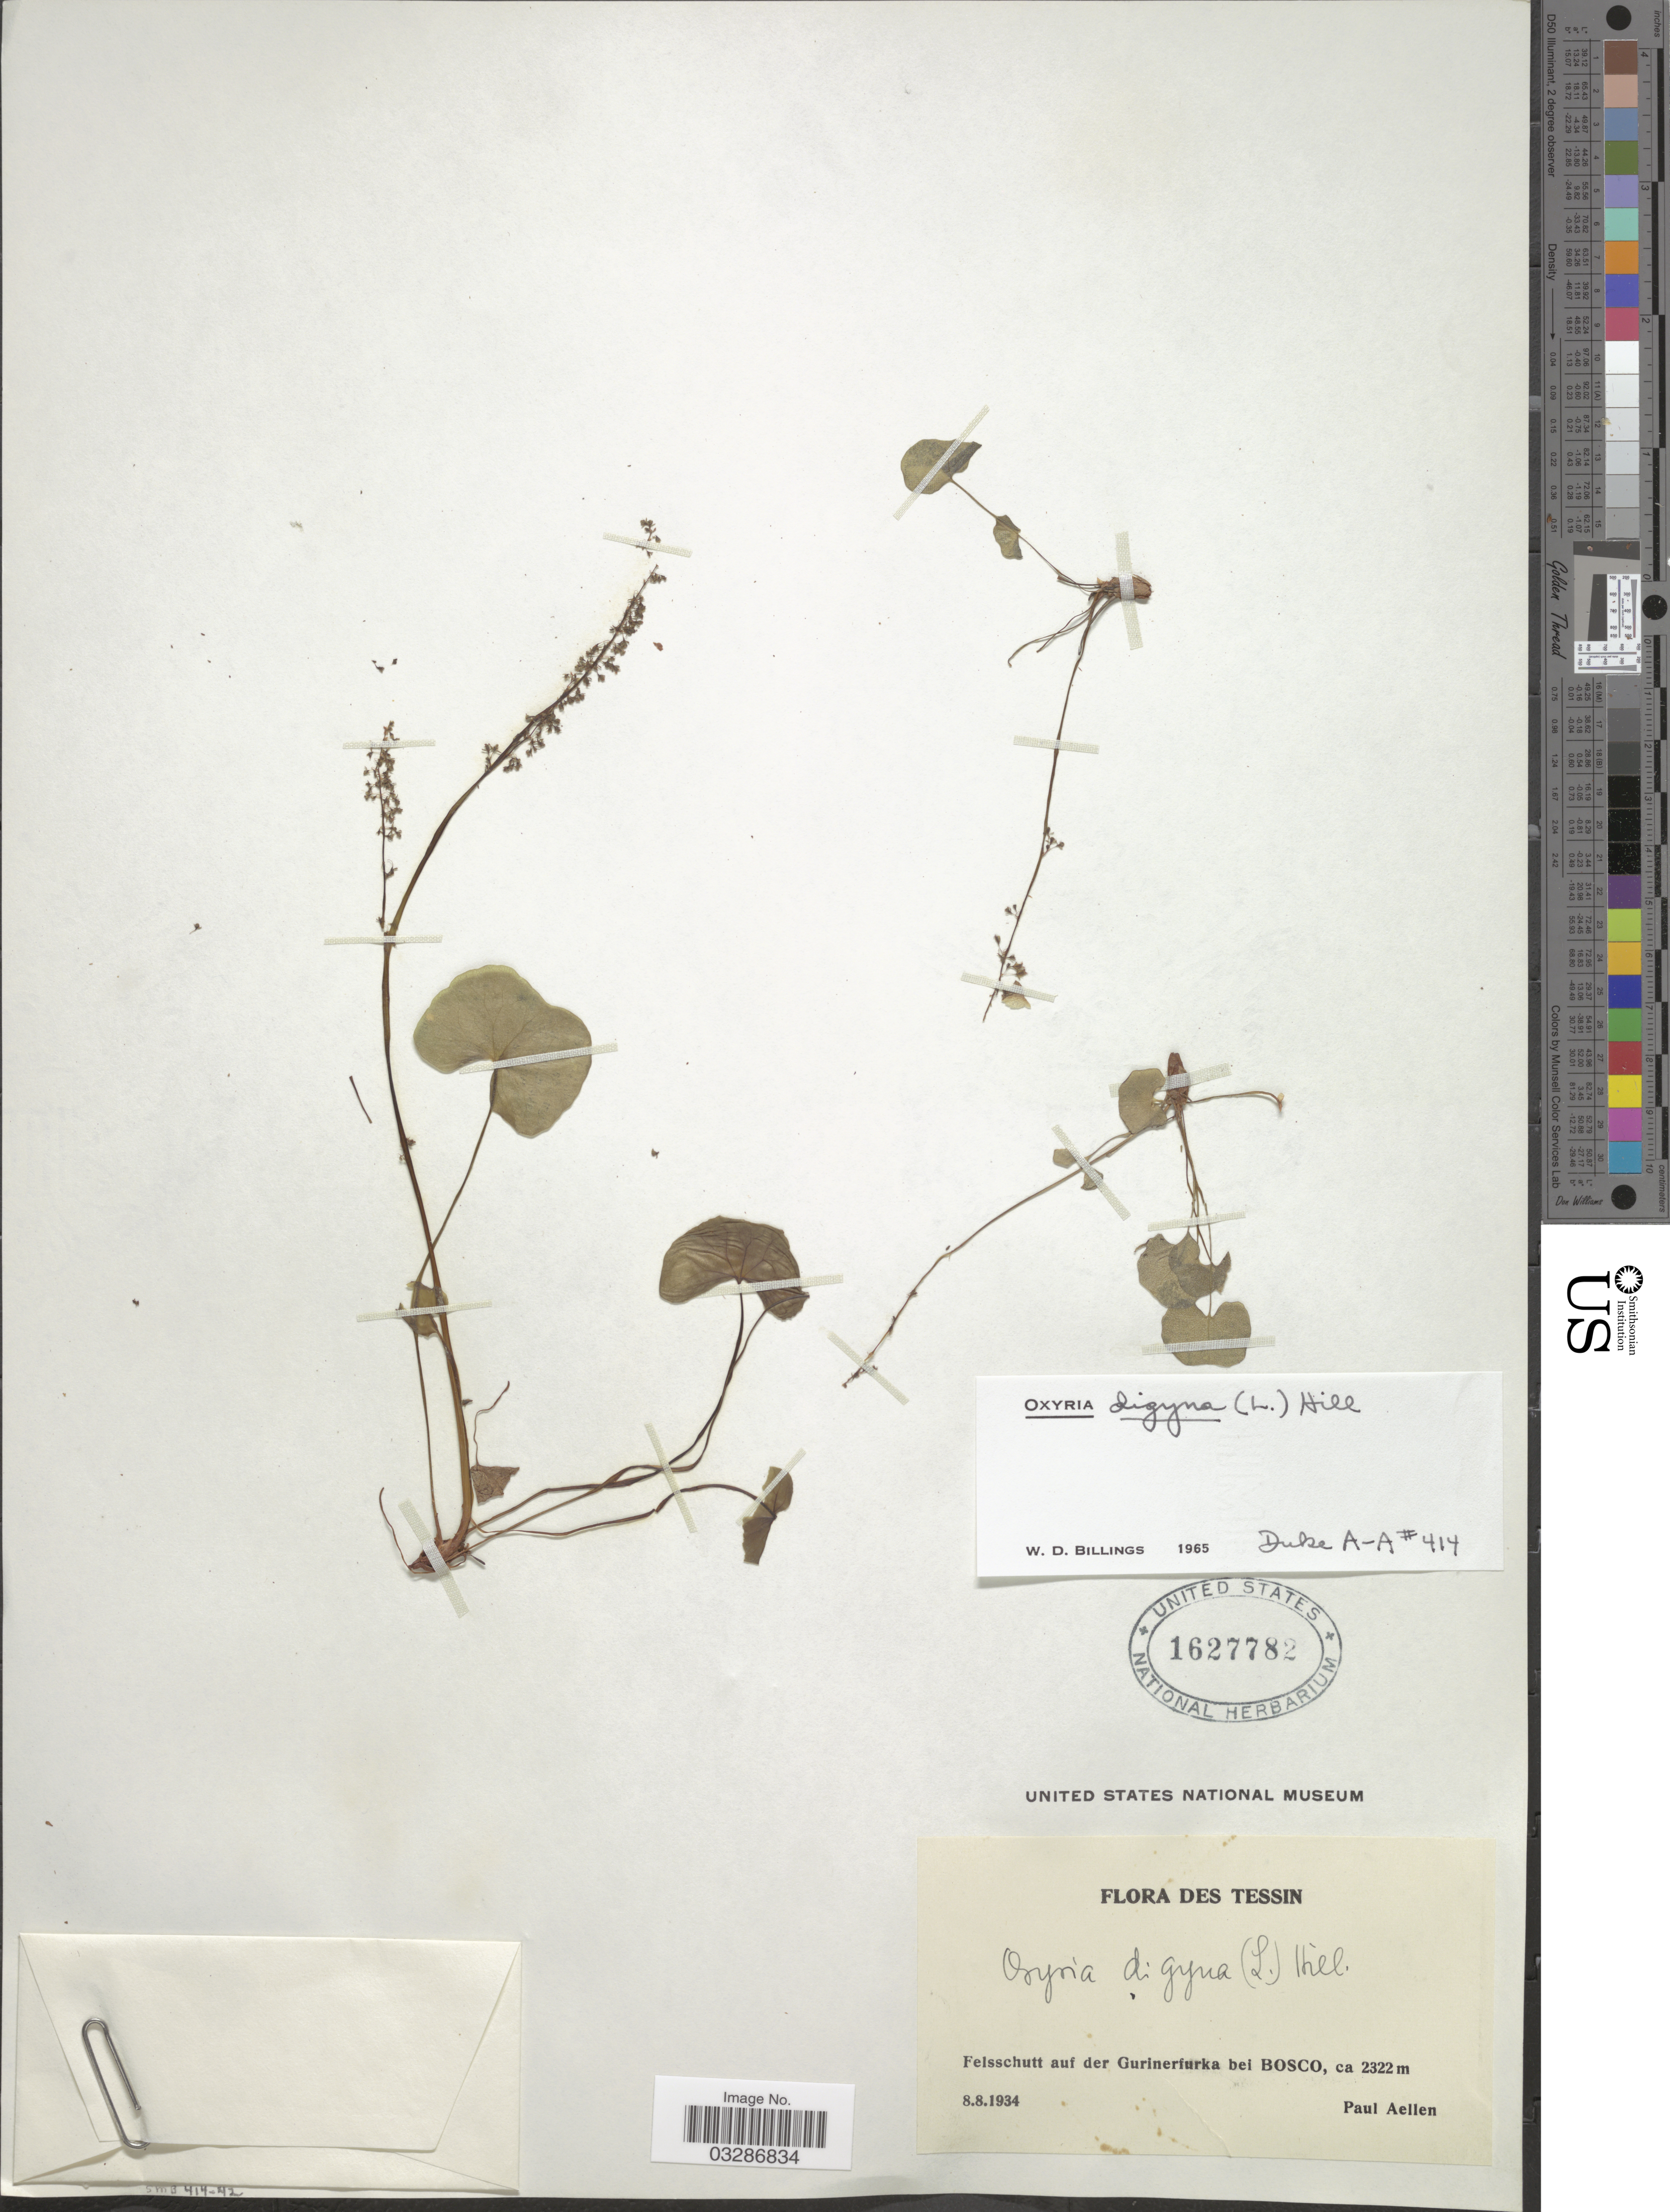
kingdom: Plantae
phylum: Tracheophyta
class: Magnoliopsida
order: Caryophyllales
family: Polygonaceae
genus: Oxyria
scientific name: Oxyria digyna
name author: (L.) Hill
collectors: P. Aellen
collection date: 1934-08-08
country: Switzerland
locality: Tessin. Felsschutt auf der Gurinerfurka bei Bosco.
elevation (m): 2322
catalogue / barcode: US 1627782